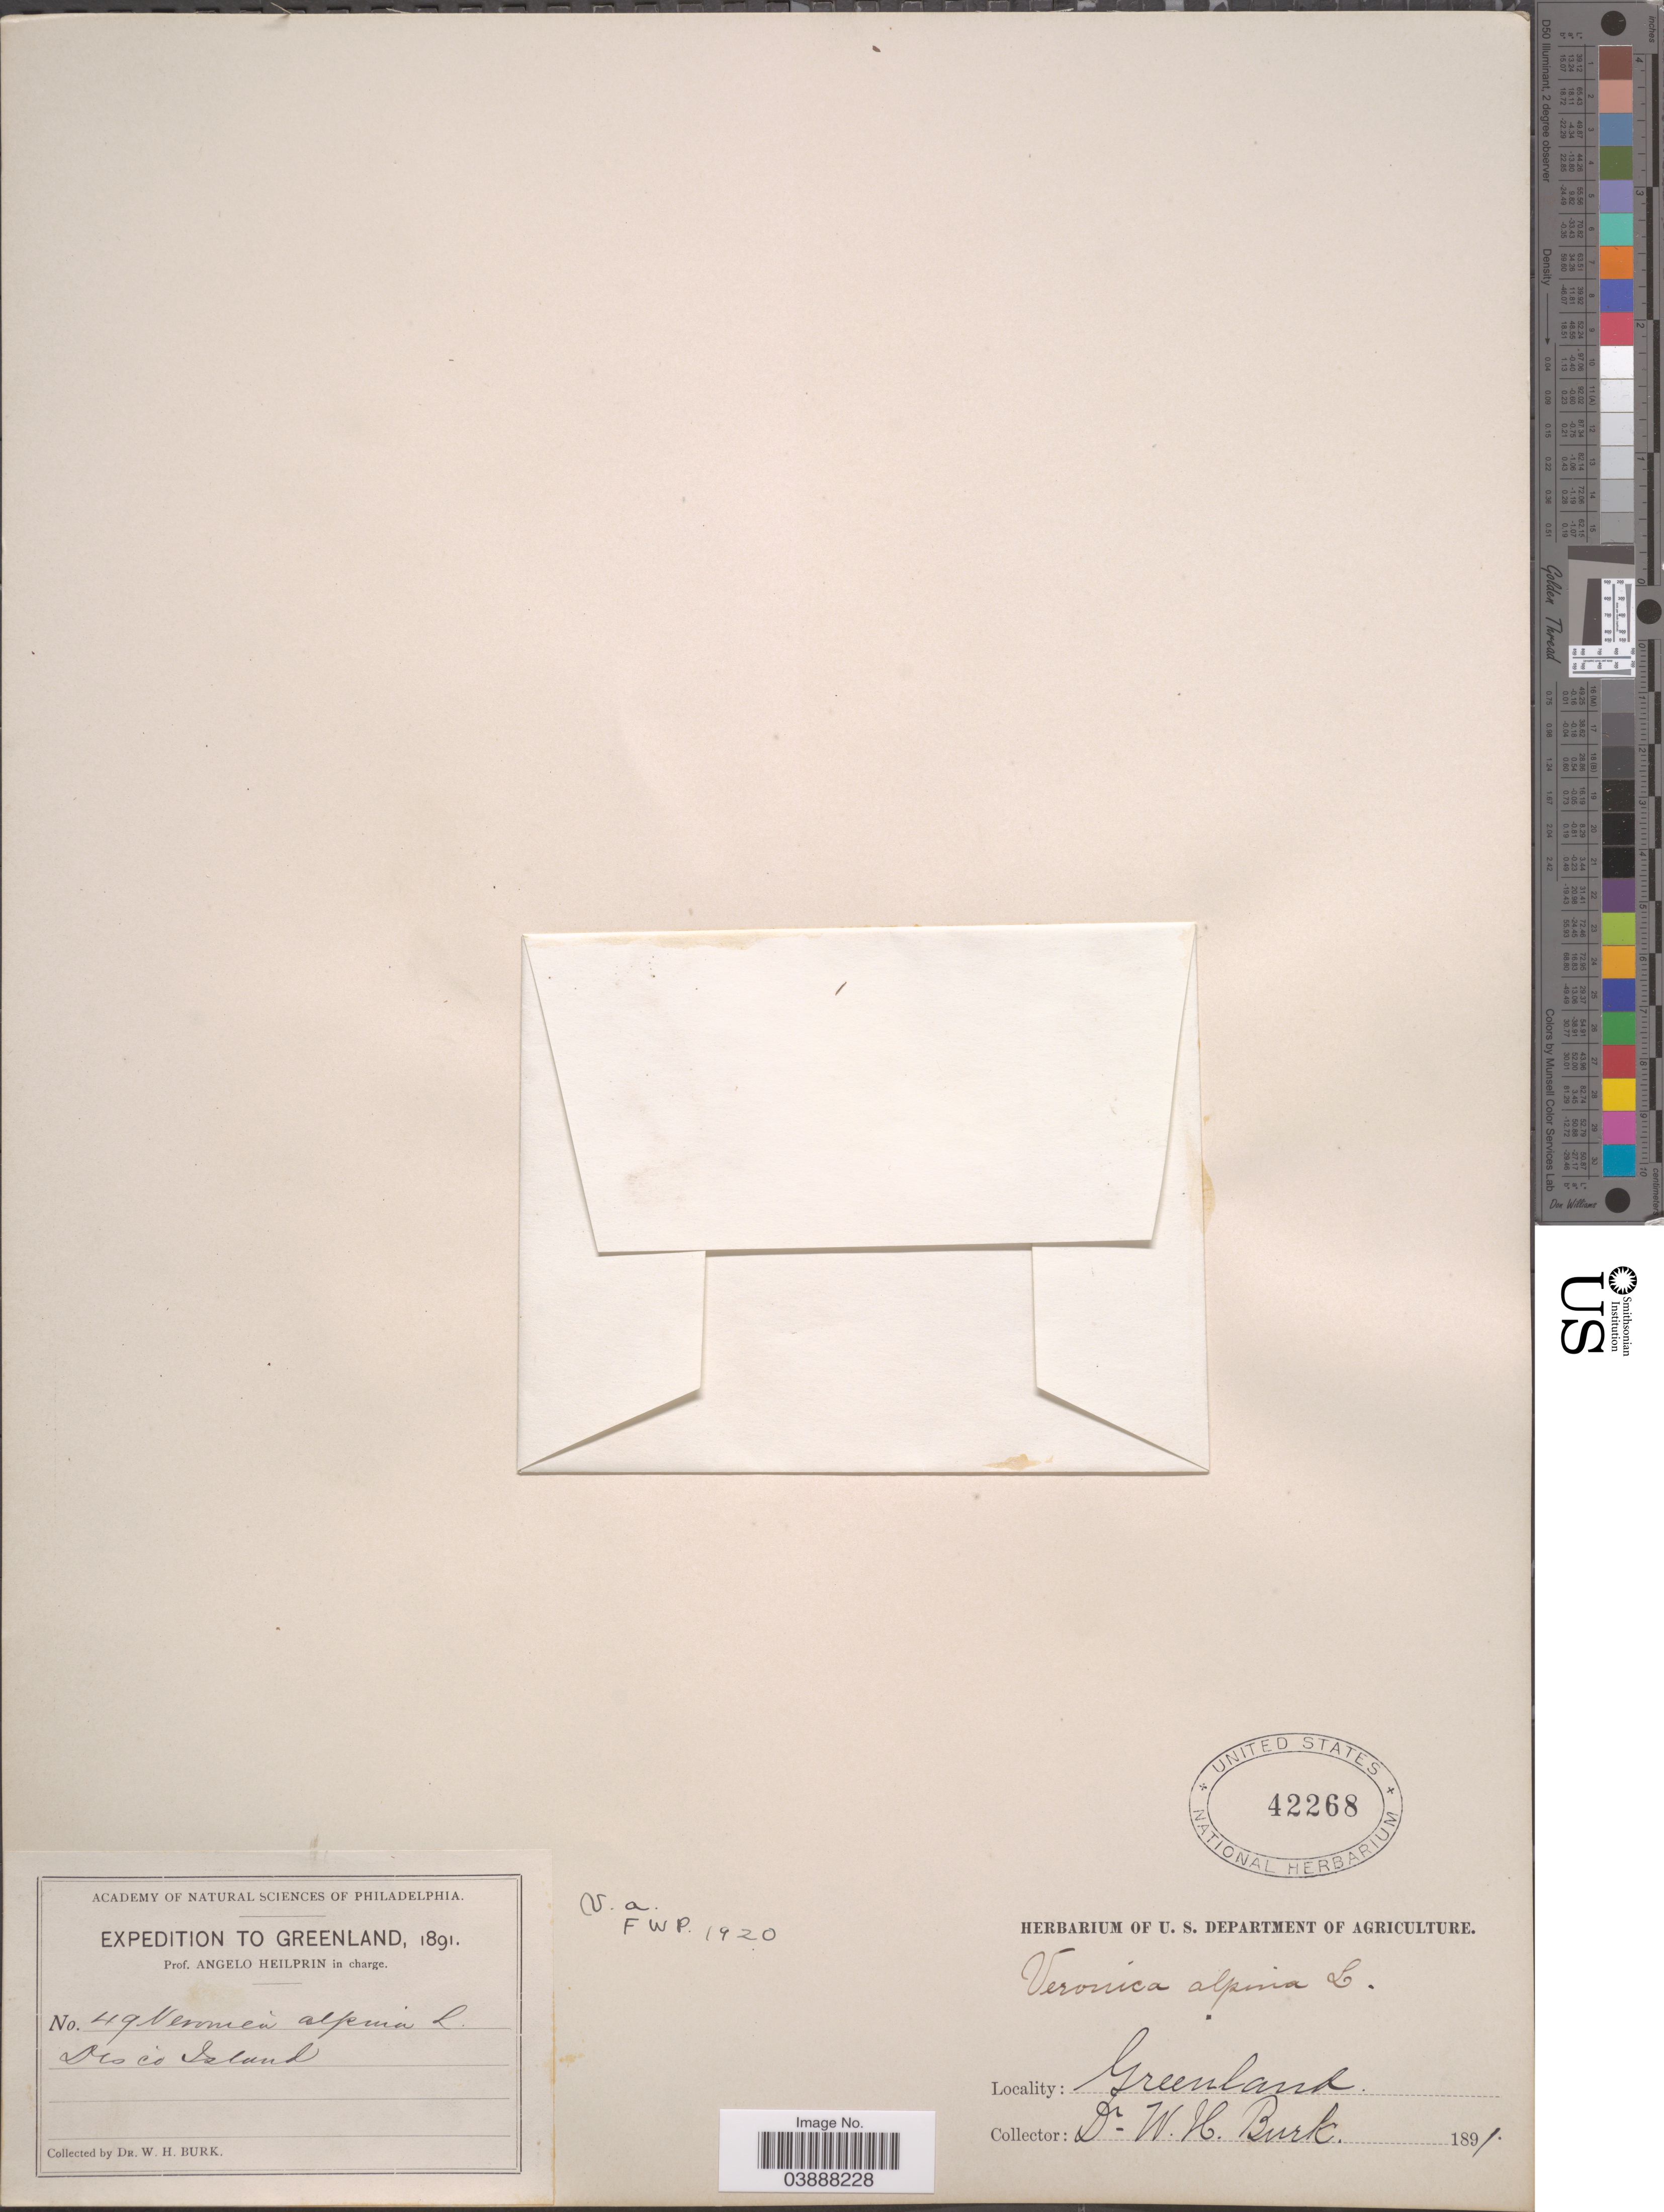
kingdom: Plantae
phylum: Tracheophyta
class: Magnoliopsida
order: Lamiales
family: Plantaginaceae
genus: Veronica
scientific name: Veronica wormskjoldii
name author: Roem. & Schult.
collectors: W. Burk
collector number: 49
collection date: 1891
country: Greenland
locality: Disco Island.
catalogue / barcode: US 42268